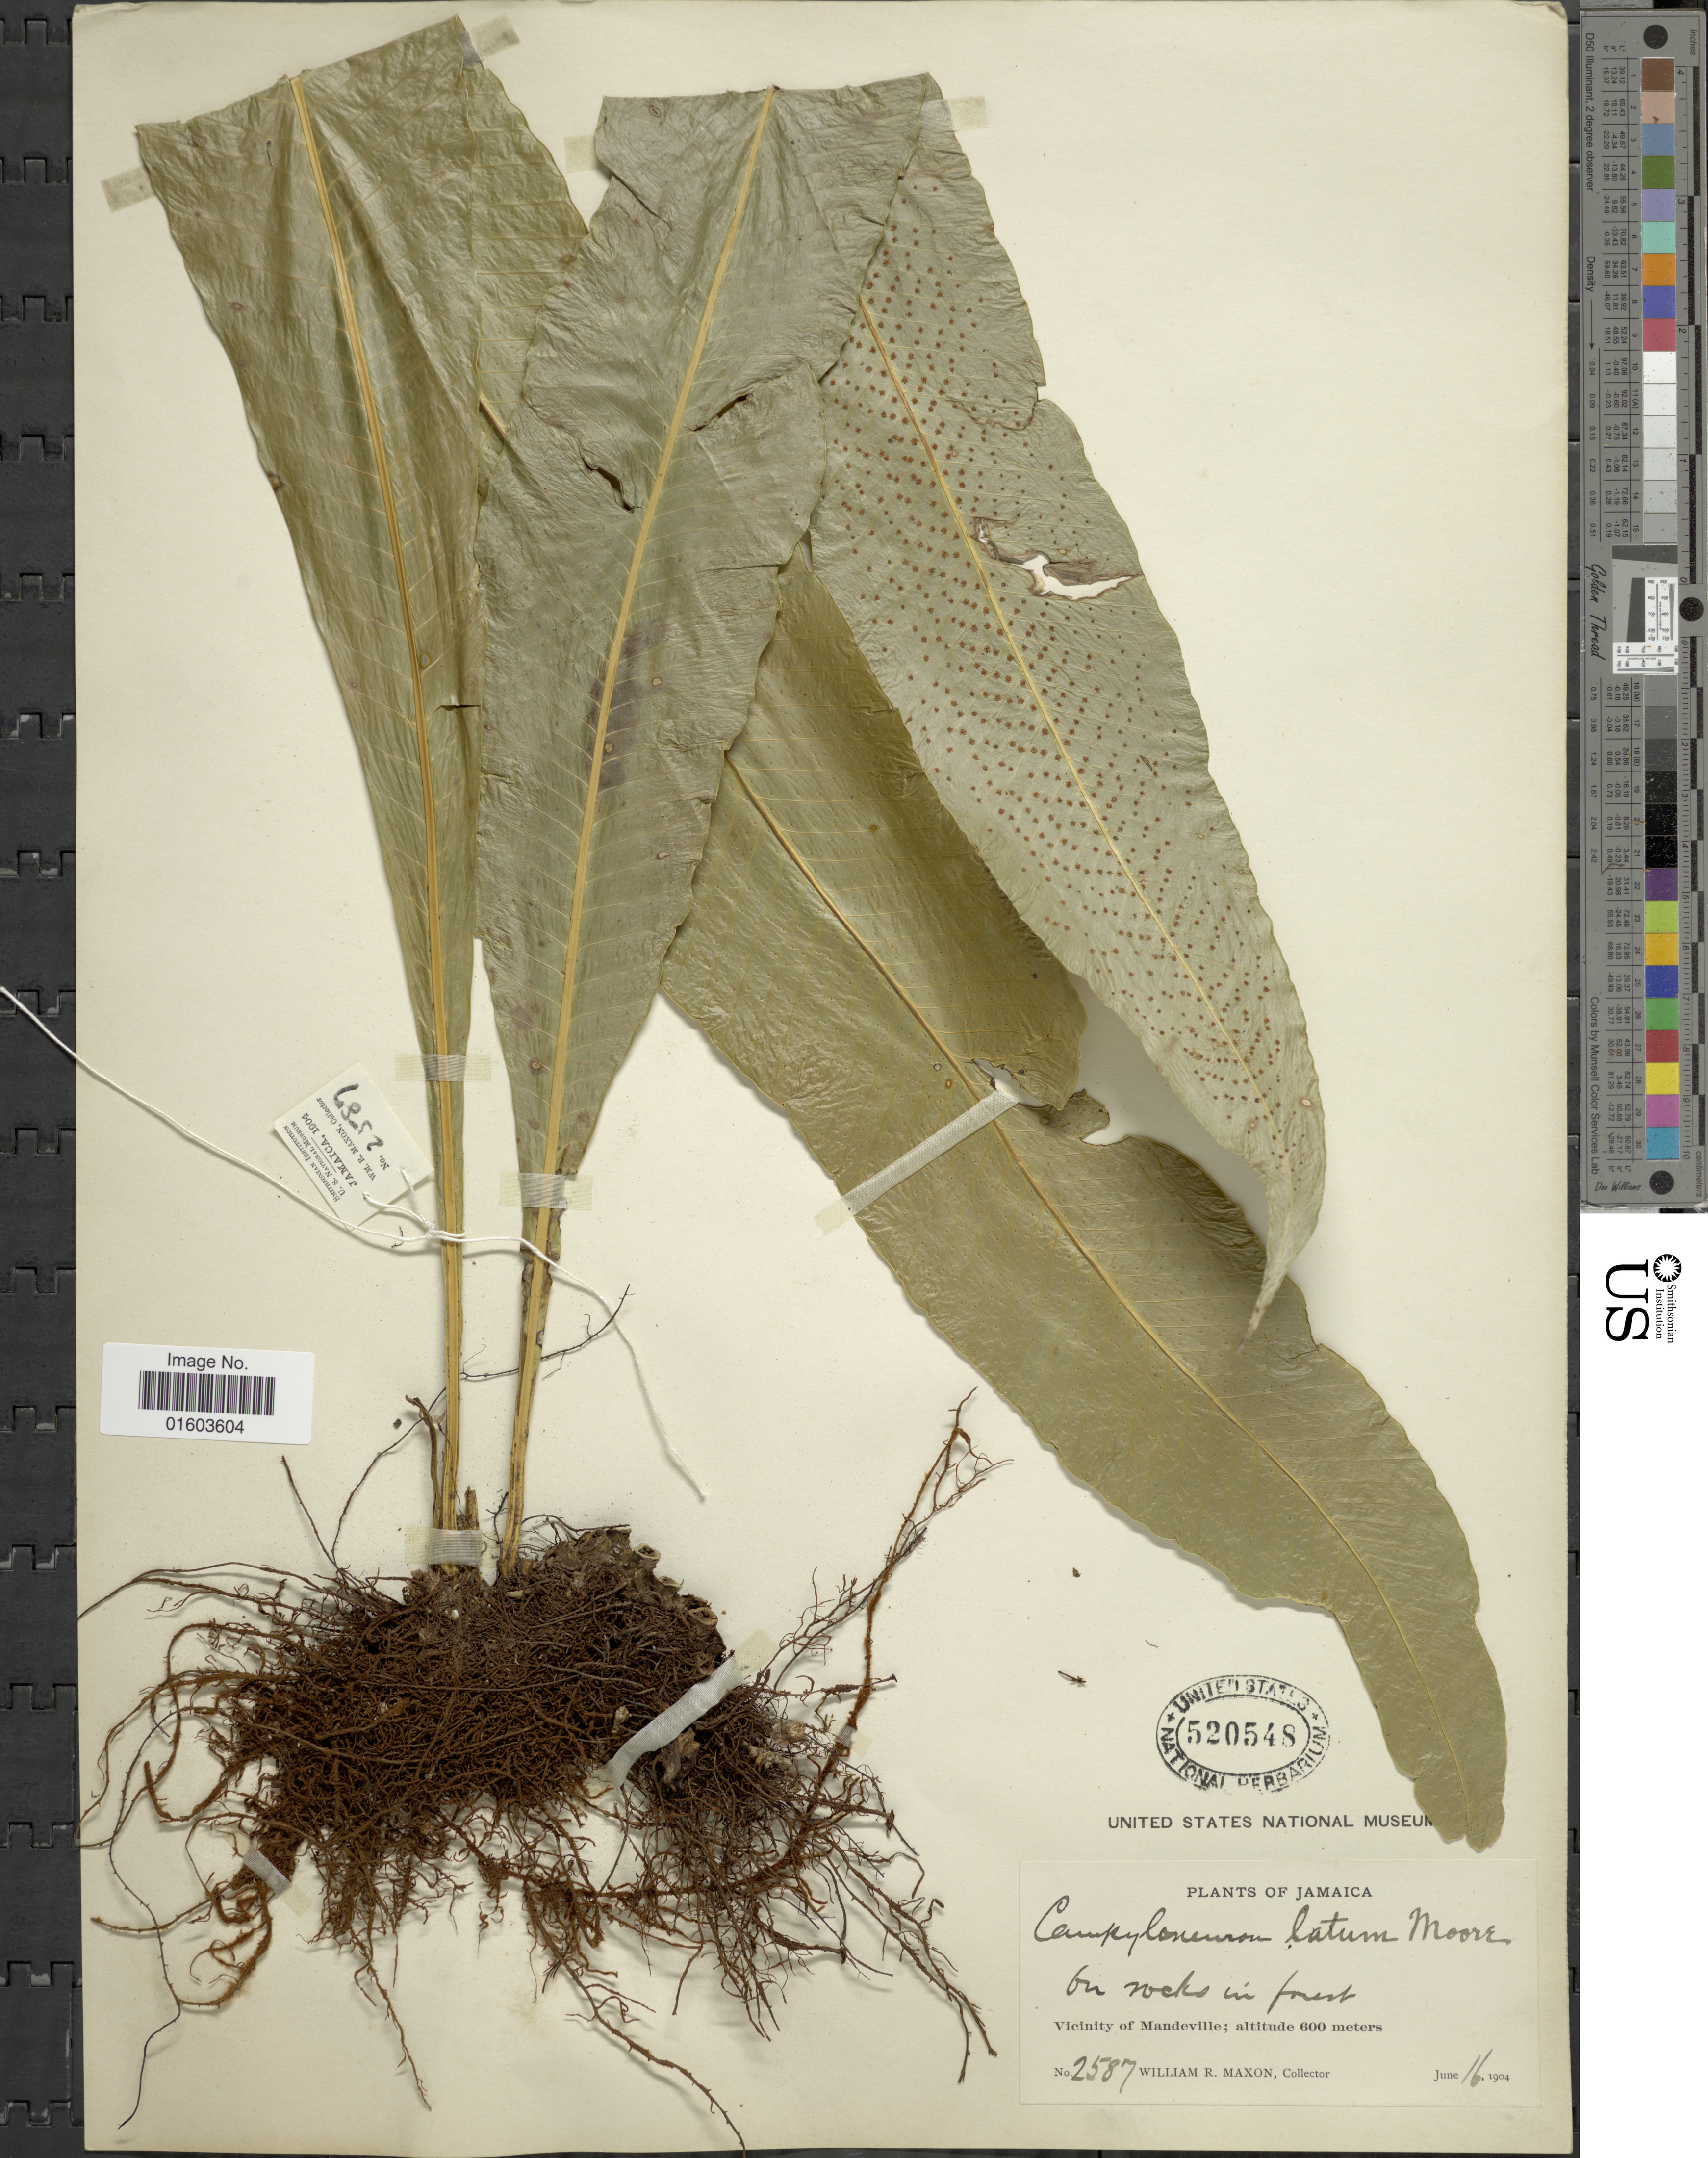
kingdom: Plantae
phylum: Tracheophyta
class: Polypodiopsida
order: Polypodiales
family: Polypodiaceae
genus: Campyloneurum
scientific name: Campyloneurum latum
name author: T. Moore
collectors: W. R. Maxon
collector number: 2587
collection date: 1904-06-16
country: Jamaica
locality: Vicinity of Mandeville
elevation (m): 600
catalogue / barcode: US 520548